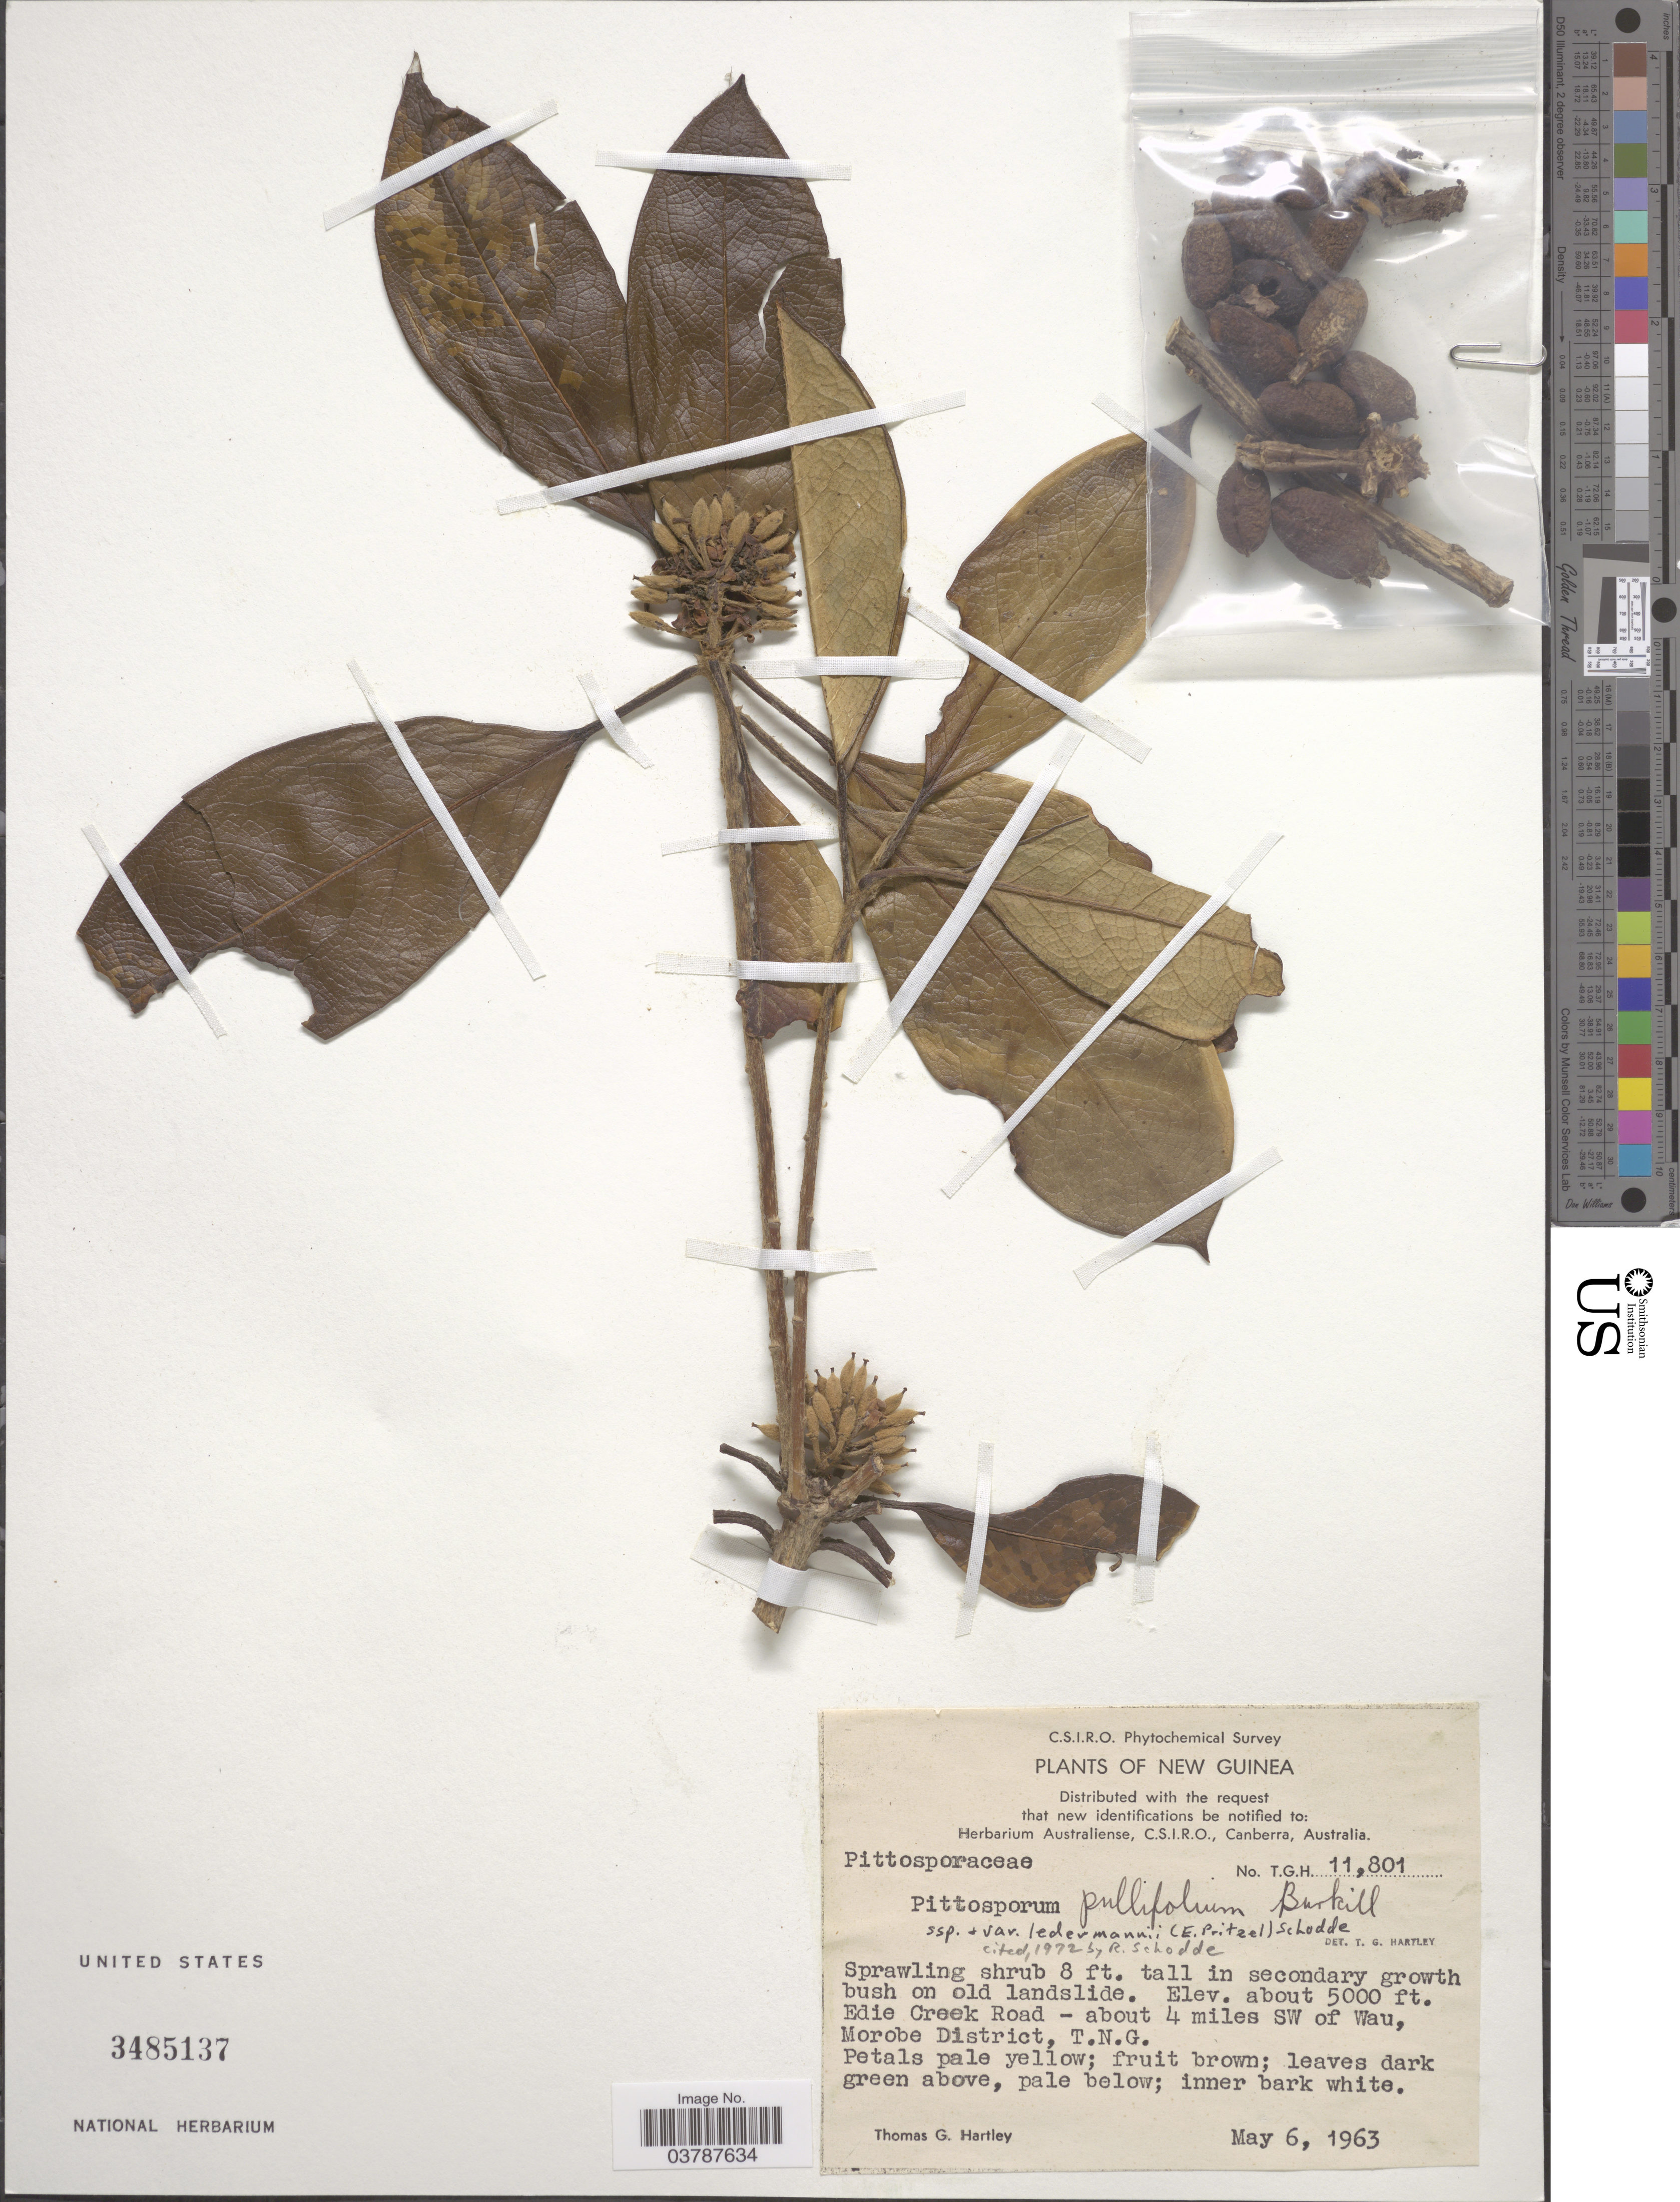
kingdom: Plantae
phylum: Tracheophyta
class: Magnoliopsida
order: Apiales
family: Pittosporaceae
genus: Pittosporum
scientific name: Pittosporum pullifolium subsp. ledermannii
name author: (E. Pritz.) Schodde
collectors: T. G. Hartley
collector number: TGH11801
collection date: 1963-05-06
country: Papua New Guinea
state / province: Morobe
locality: New Guinea. Edie Creek Road - about 4 miles SW of Wau, Morobe District, T.N.G.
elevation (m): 1524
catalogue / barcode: US 3485137